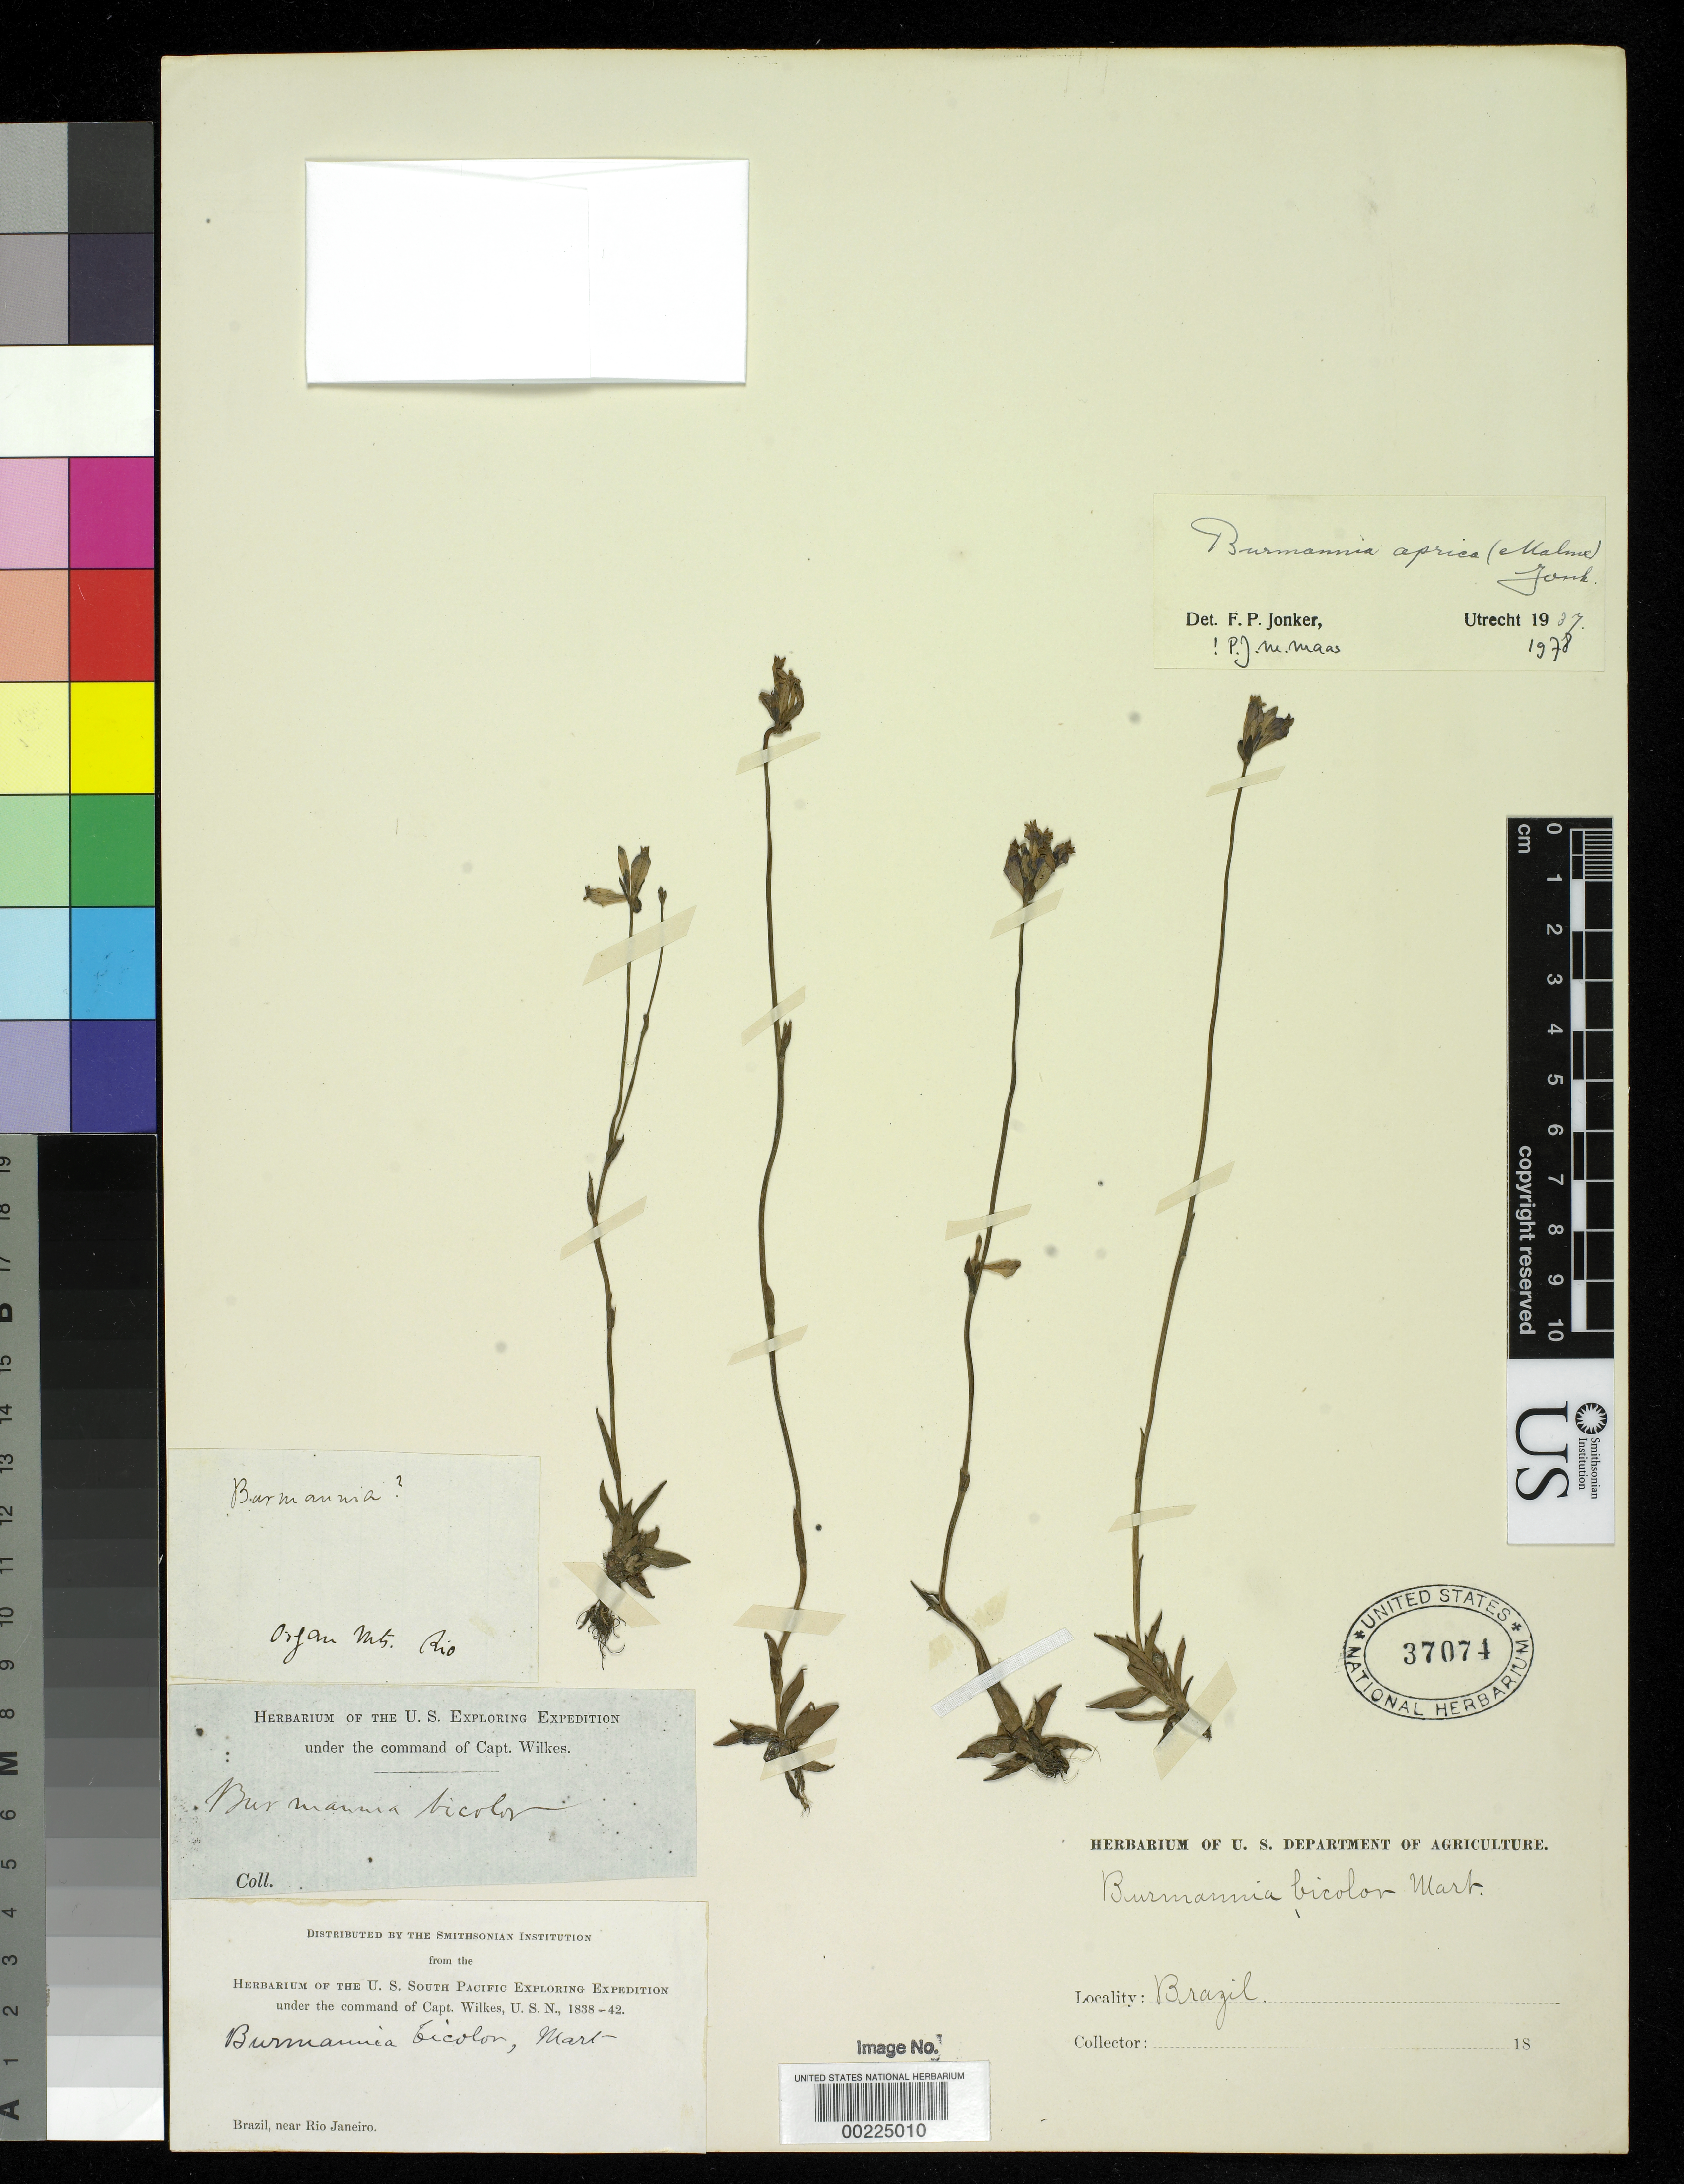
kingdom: Plantae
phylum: Tracheophyta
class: Liliopsida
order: Dioscoreales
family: Burmanniaceae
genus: Burmannia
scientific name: Burmannia aprica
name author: (Malme) Jonker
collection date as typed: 1838 to -- --- 1842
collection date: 1838/1842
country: Brazil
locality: Near rio janeiro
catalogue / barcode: US 37074